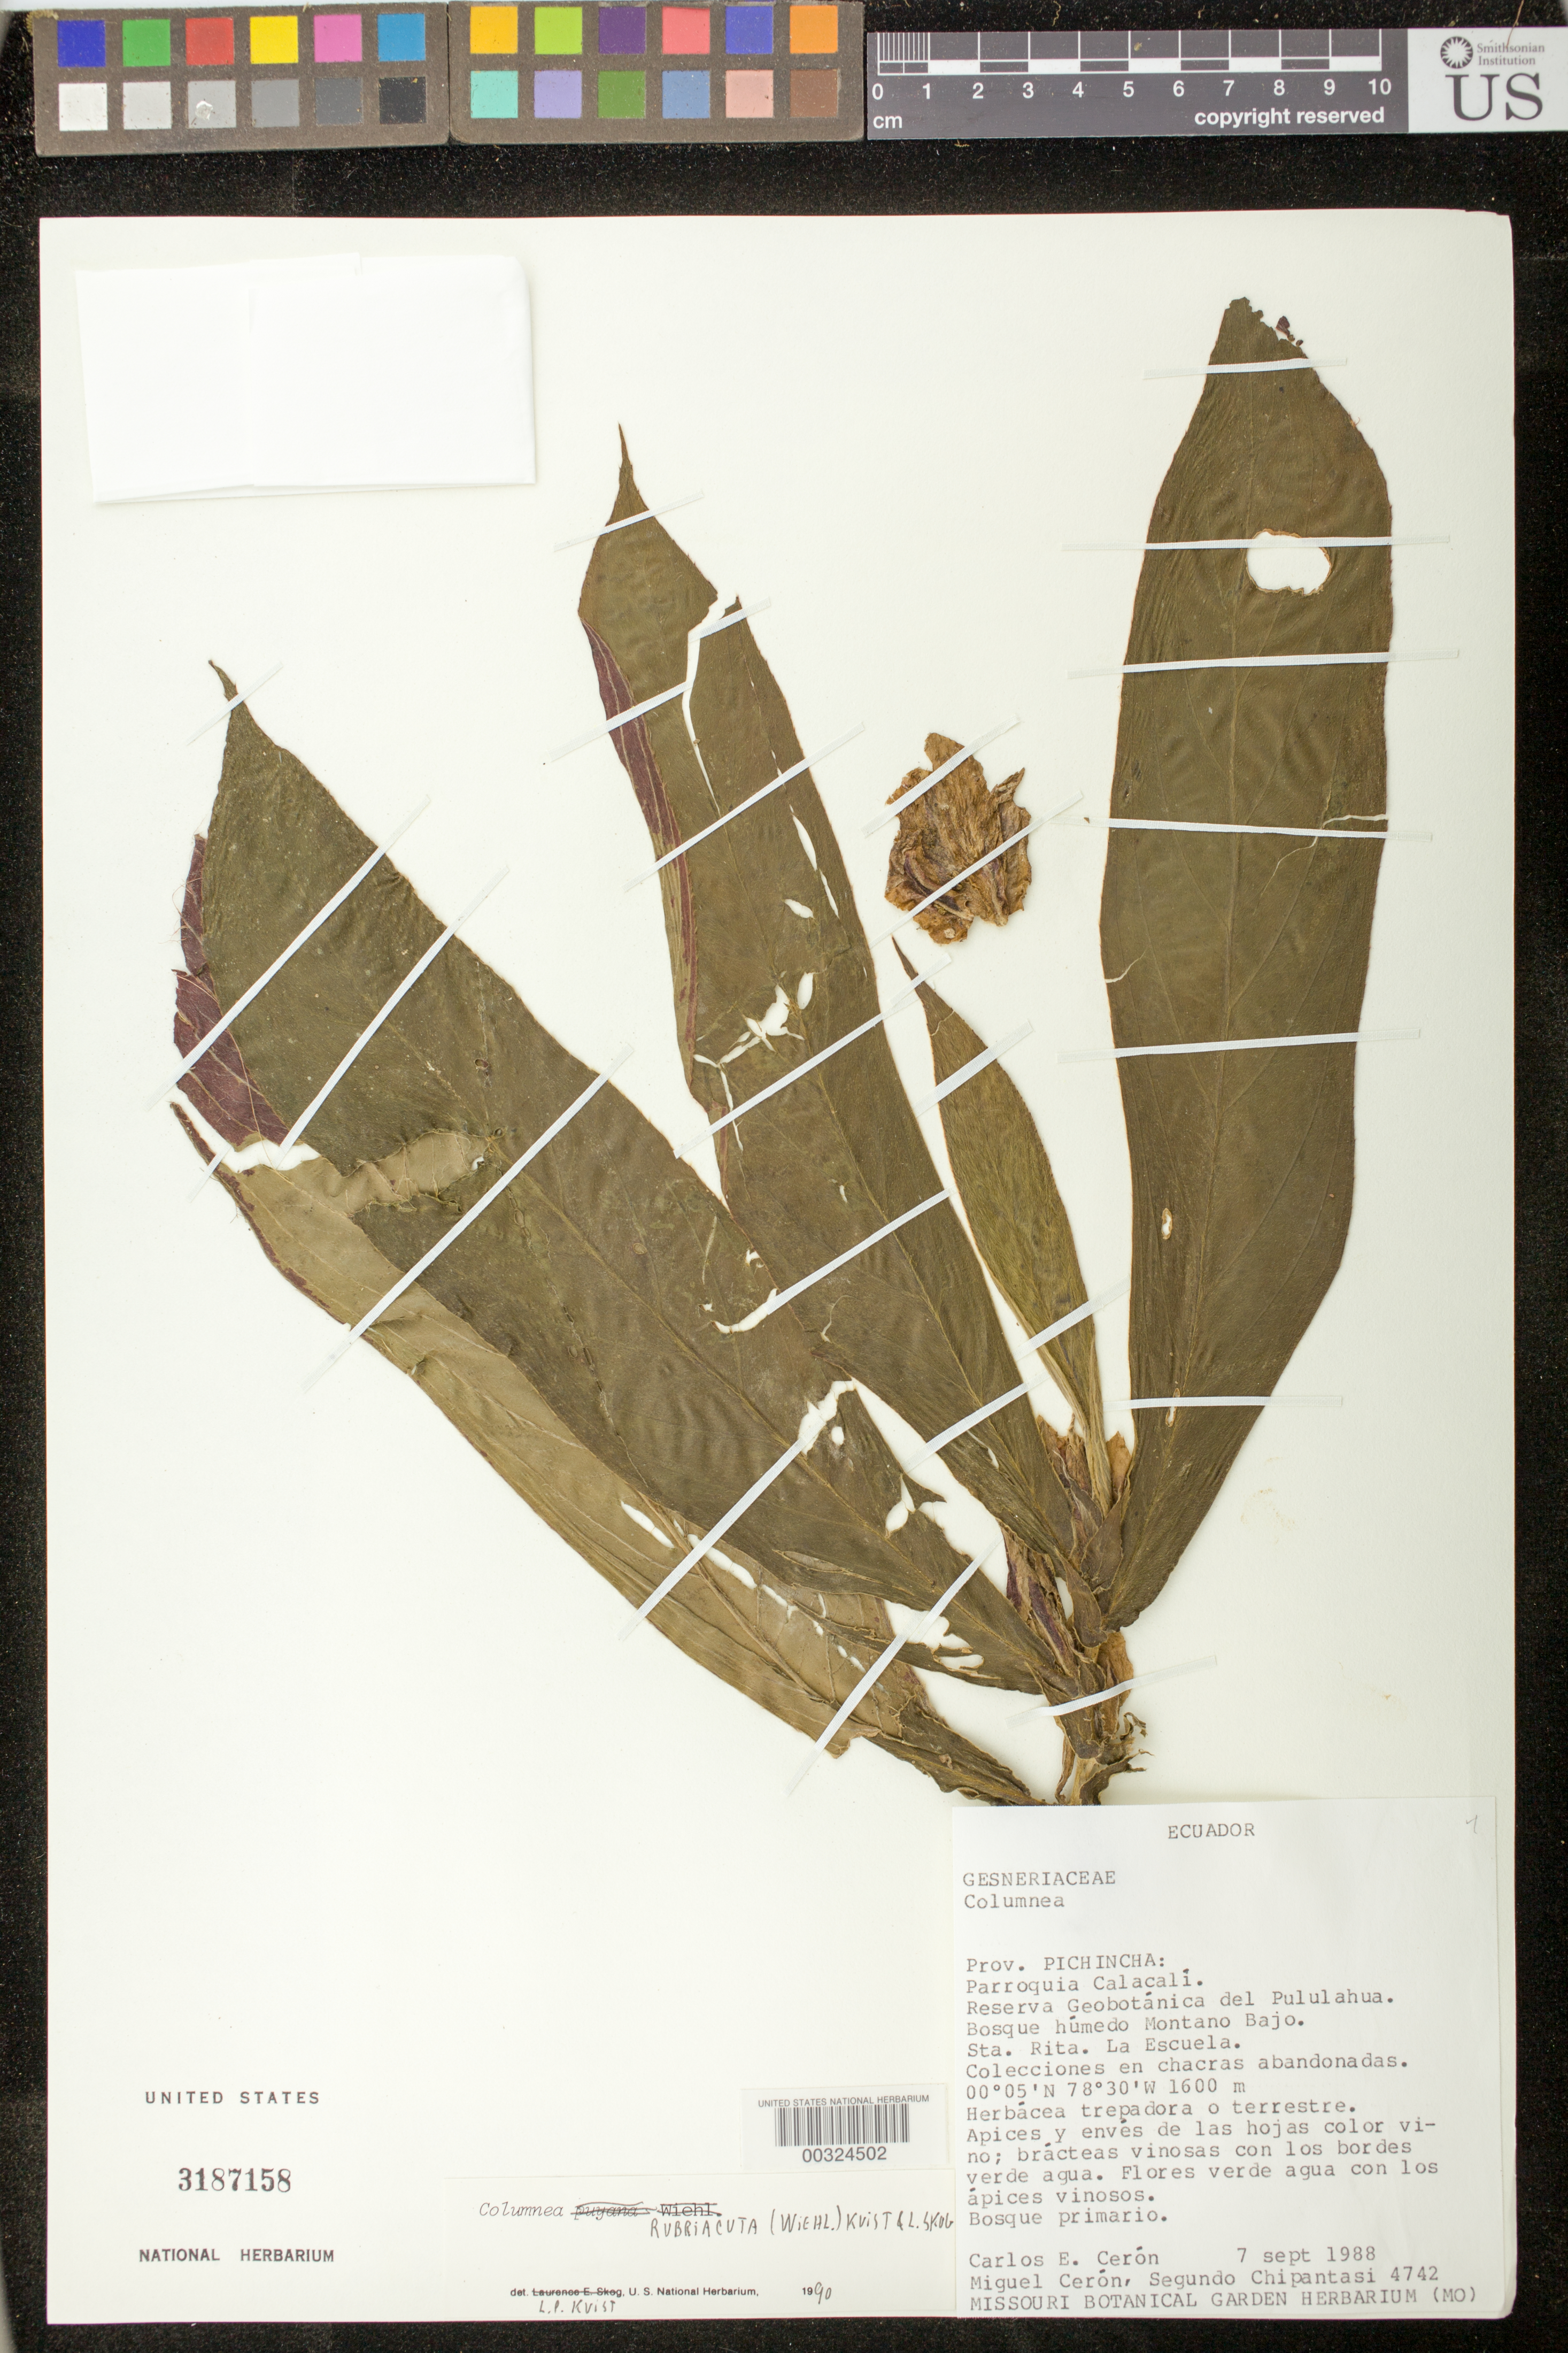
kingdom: Plantae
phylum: Tracheophyta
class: Magnoliopsida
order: Lamiales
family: Gesneriaceae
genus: Columnea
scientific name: Columnea rubriacuta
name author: (Wiehler) L.P. Kvist & L.E. Skog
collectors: C. E. Cerón M., M. Cerón & S. Chipantasi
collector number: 4742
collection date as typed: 07 Sep 1988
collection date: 1988-09-07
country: Ecuador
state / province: Pichincha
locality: Parroquia Calacali, Reserva Geobotanica del Pululahua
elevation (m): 1600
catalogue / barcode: US 3187158